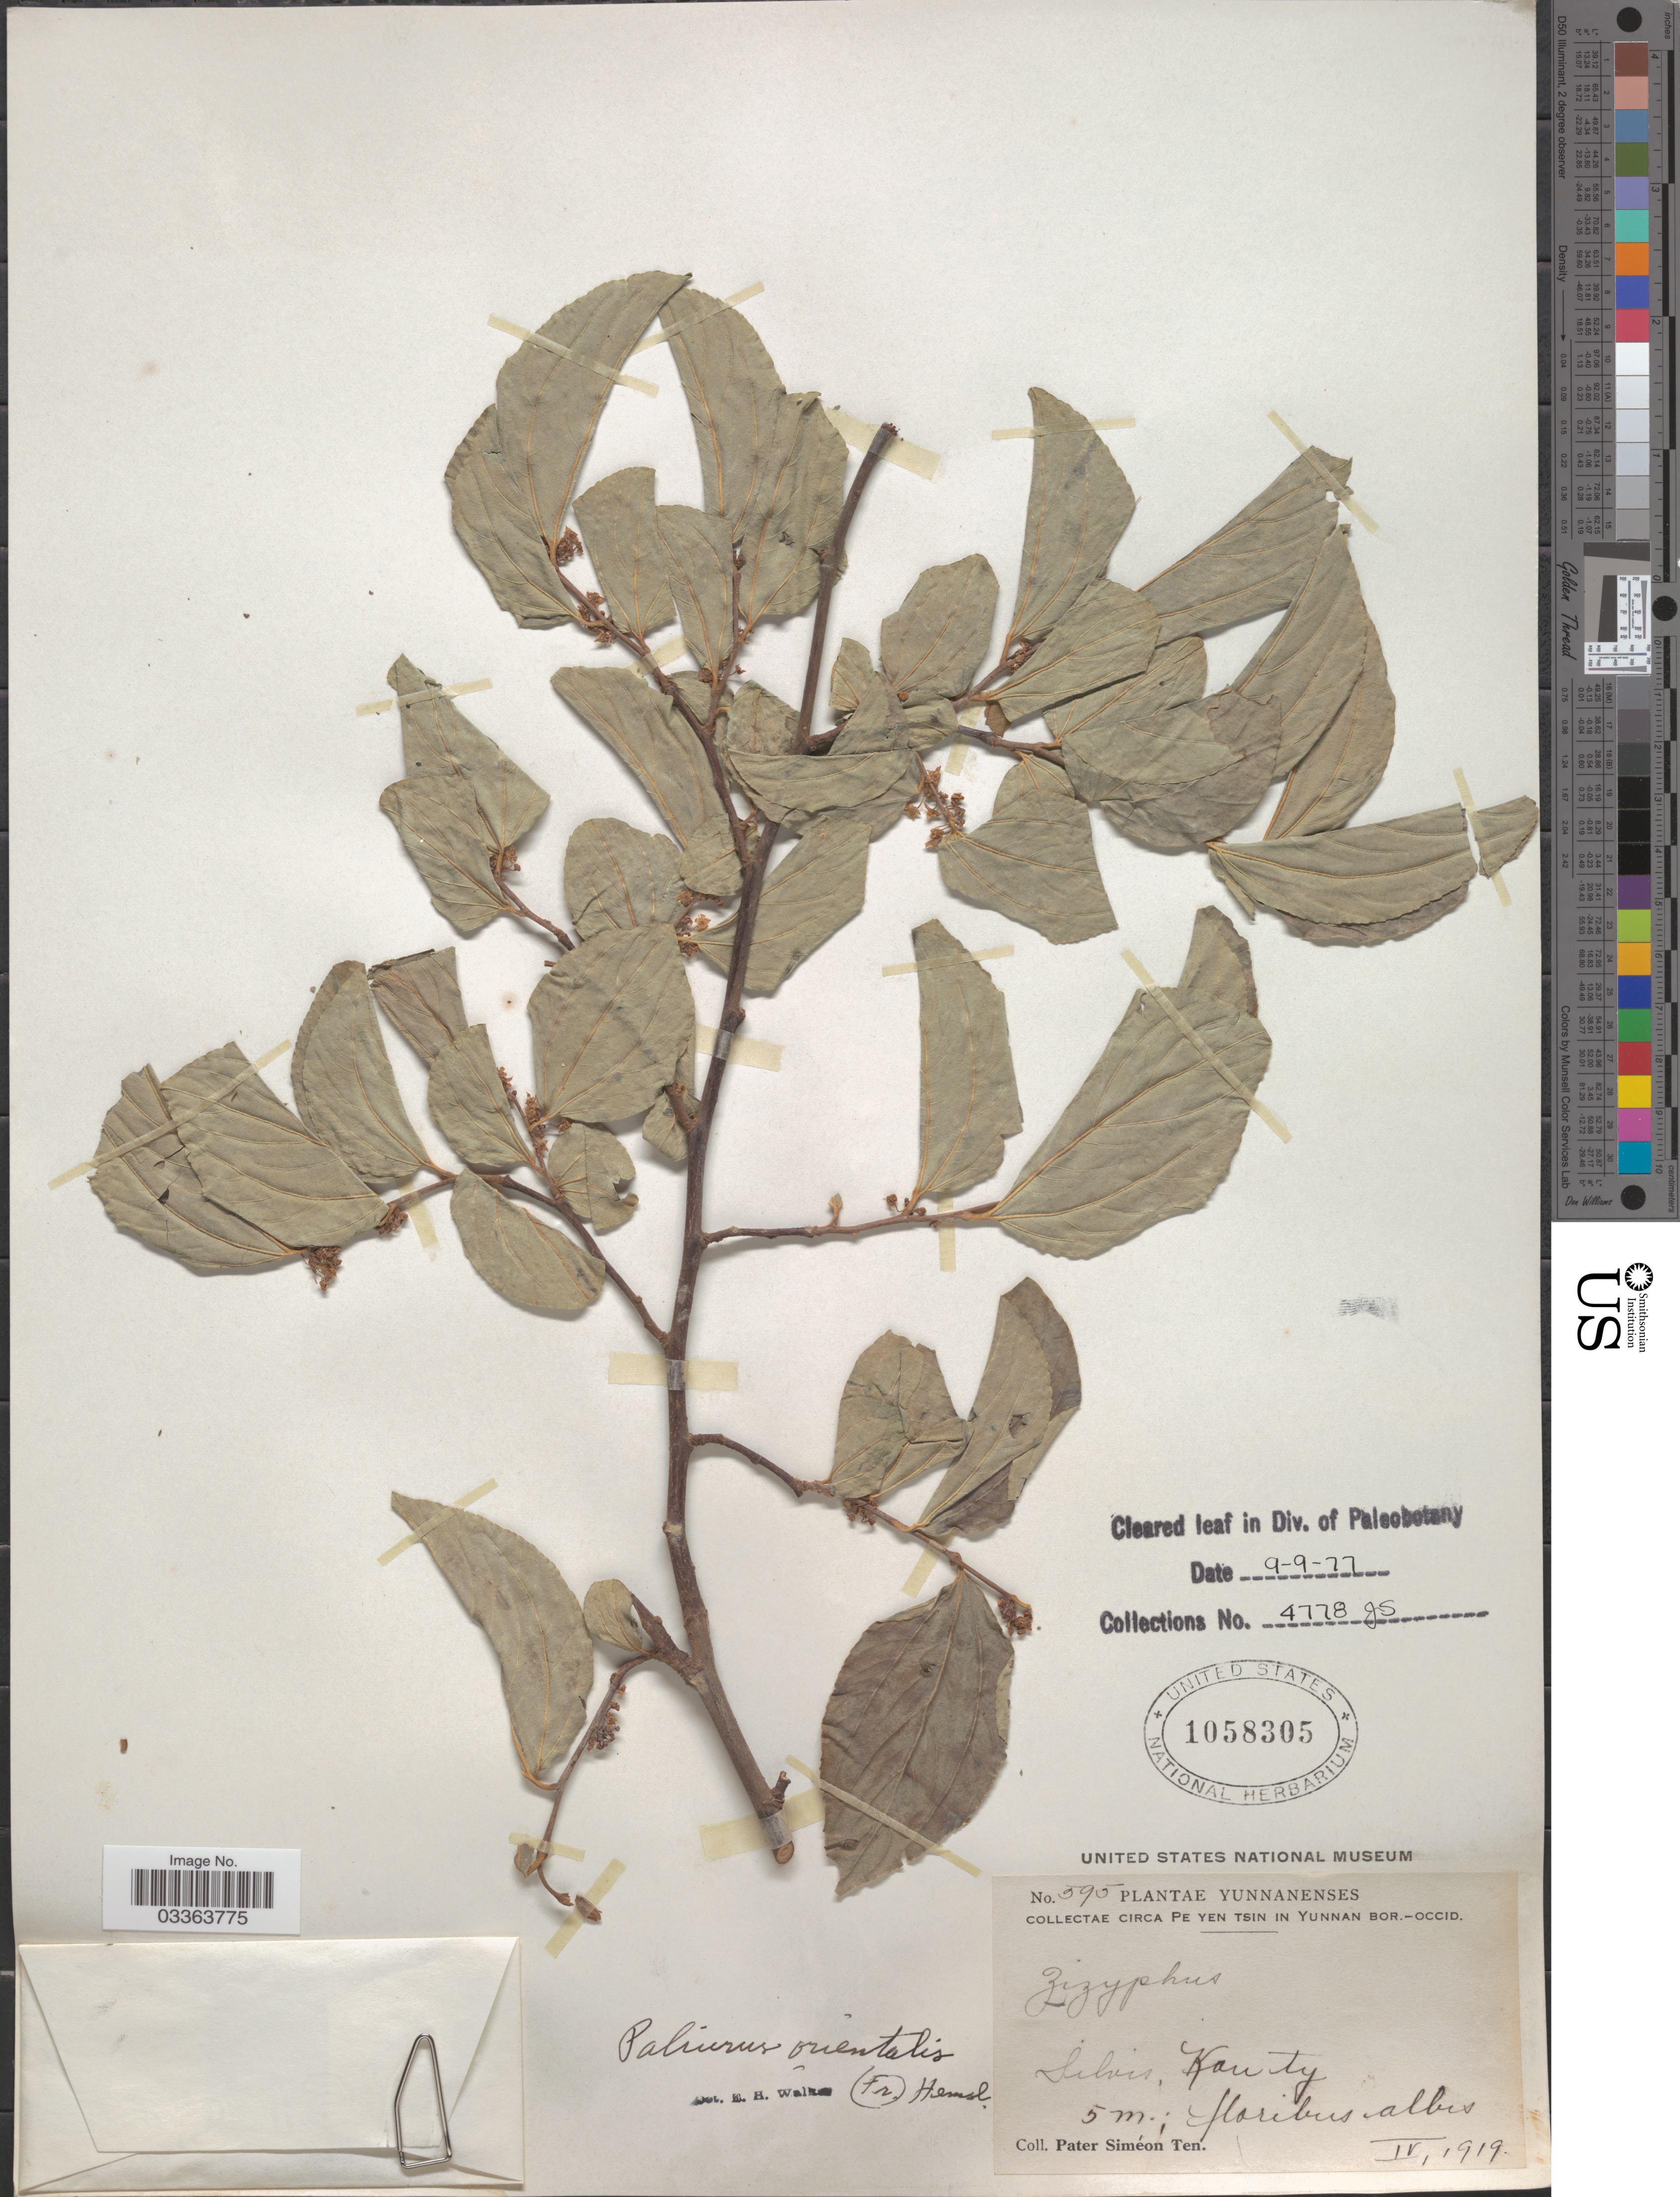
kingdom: Plantae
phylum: Tracheophyta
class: Magnoliopsida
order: Rosales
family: Rhamnaceae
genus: Paliurus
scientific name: Paliurus orientalis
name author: Hemsl.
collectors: P. S. Ten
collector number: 595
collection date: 1919-04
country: China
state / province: Yunnan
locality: Circa Pe Yen Tsin in Yunnan Bor.-Occid. Silvis, Kouty.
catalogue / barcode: US 1058305